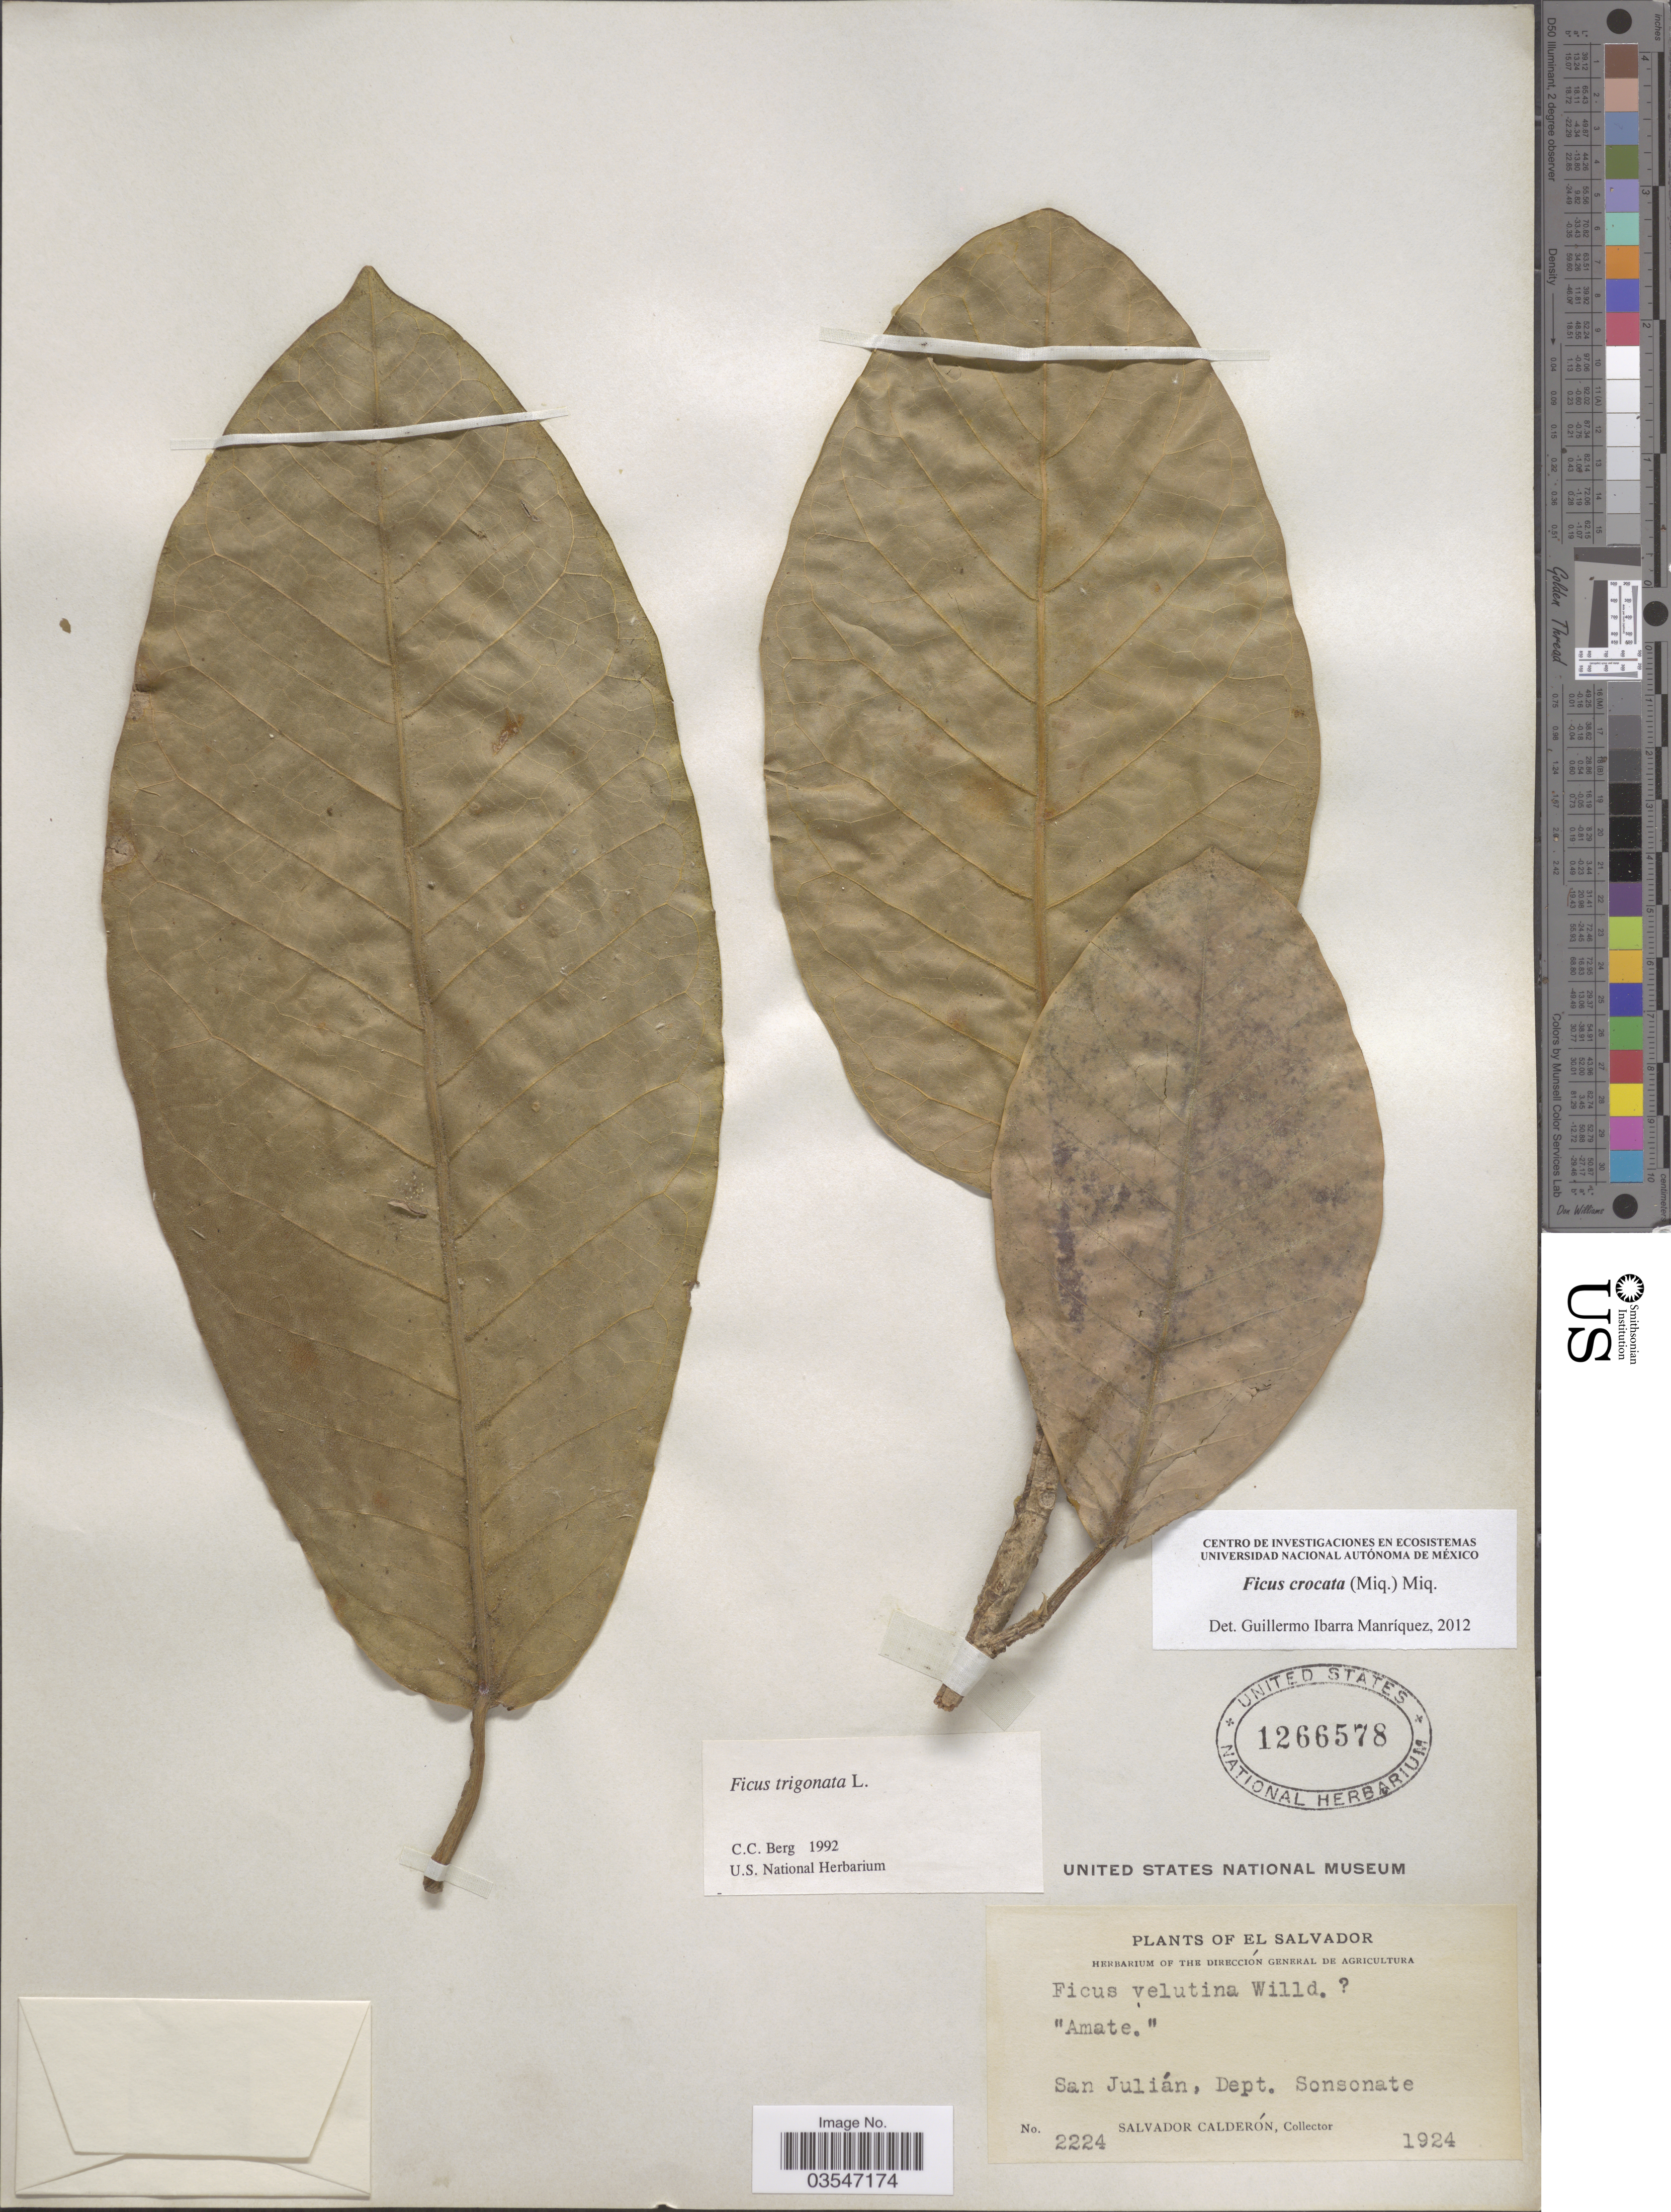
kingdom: Plantae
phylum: Tracheophyta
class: Magnoliopsida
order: Rosales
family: Moraceae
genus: Ficus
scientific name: Ficus crocata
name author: (Miq.) Miq.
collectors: S. Calderón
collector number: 2224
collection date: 1924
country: El Salvador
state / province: Sonsonate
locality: San Julián, Dept. Sonsonate.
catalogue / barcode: US 1266578